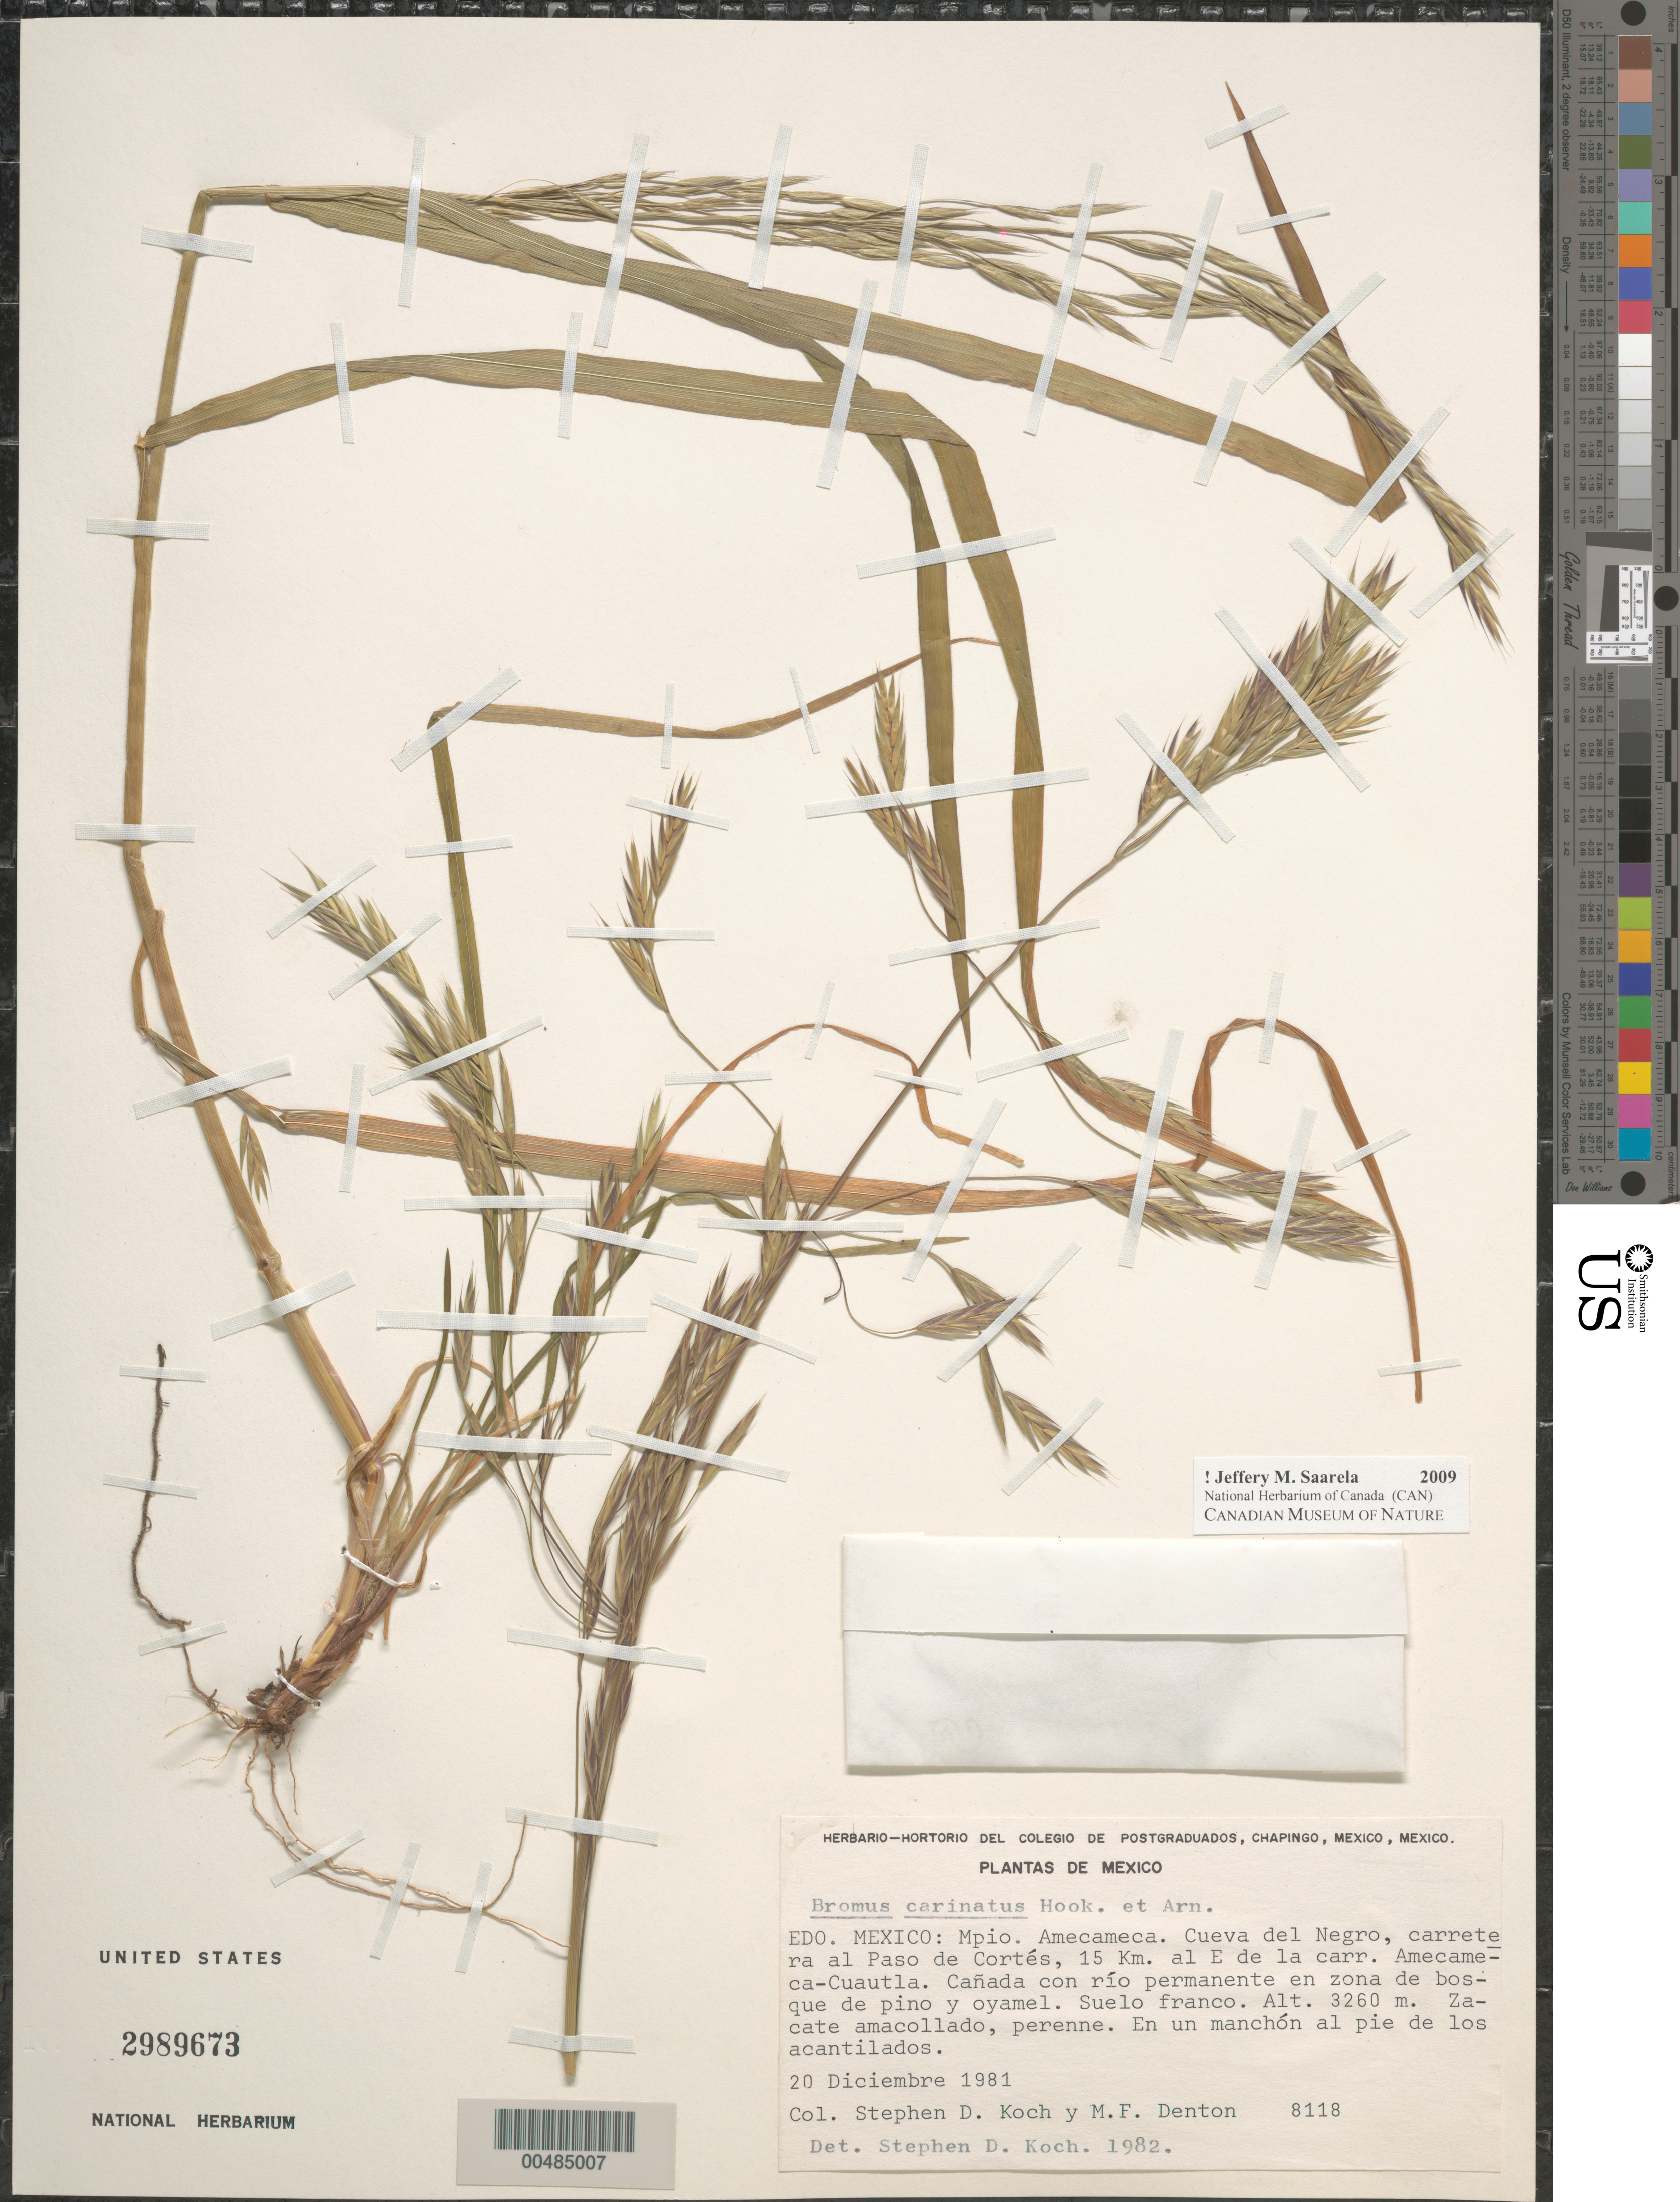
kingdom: Plantae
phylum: Tracheophyta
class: Liliopsida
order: Poales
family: Poaceae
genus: Bromus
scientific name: Bromus carinatus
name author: Hook. & Arn.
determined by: Koch, S. D.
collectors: S. D. Koch & M. Denton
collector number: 8118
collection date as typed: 20 Dec 1981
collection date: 1981-12-20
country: México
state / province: México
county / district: Amecameca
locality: Cueva del Negro, carretera al Paso de Cort‚s, 15 km al W de la carr. Amecameca-Cuautla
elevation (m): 3260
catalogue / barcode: US 2989673